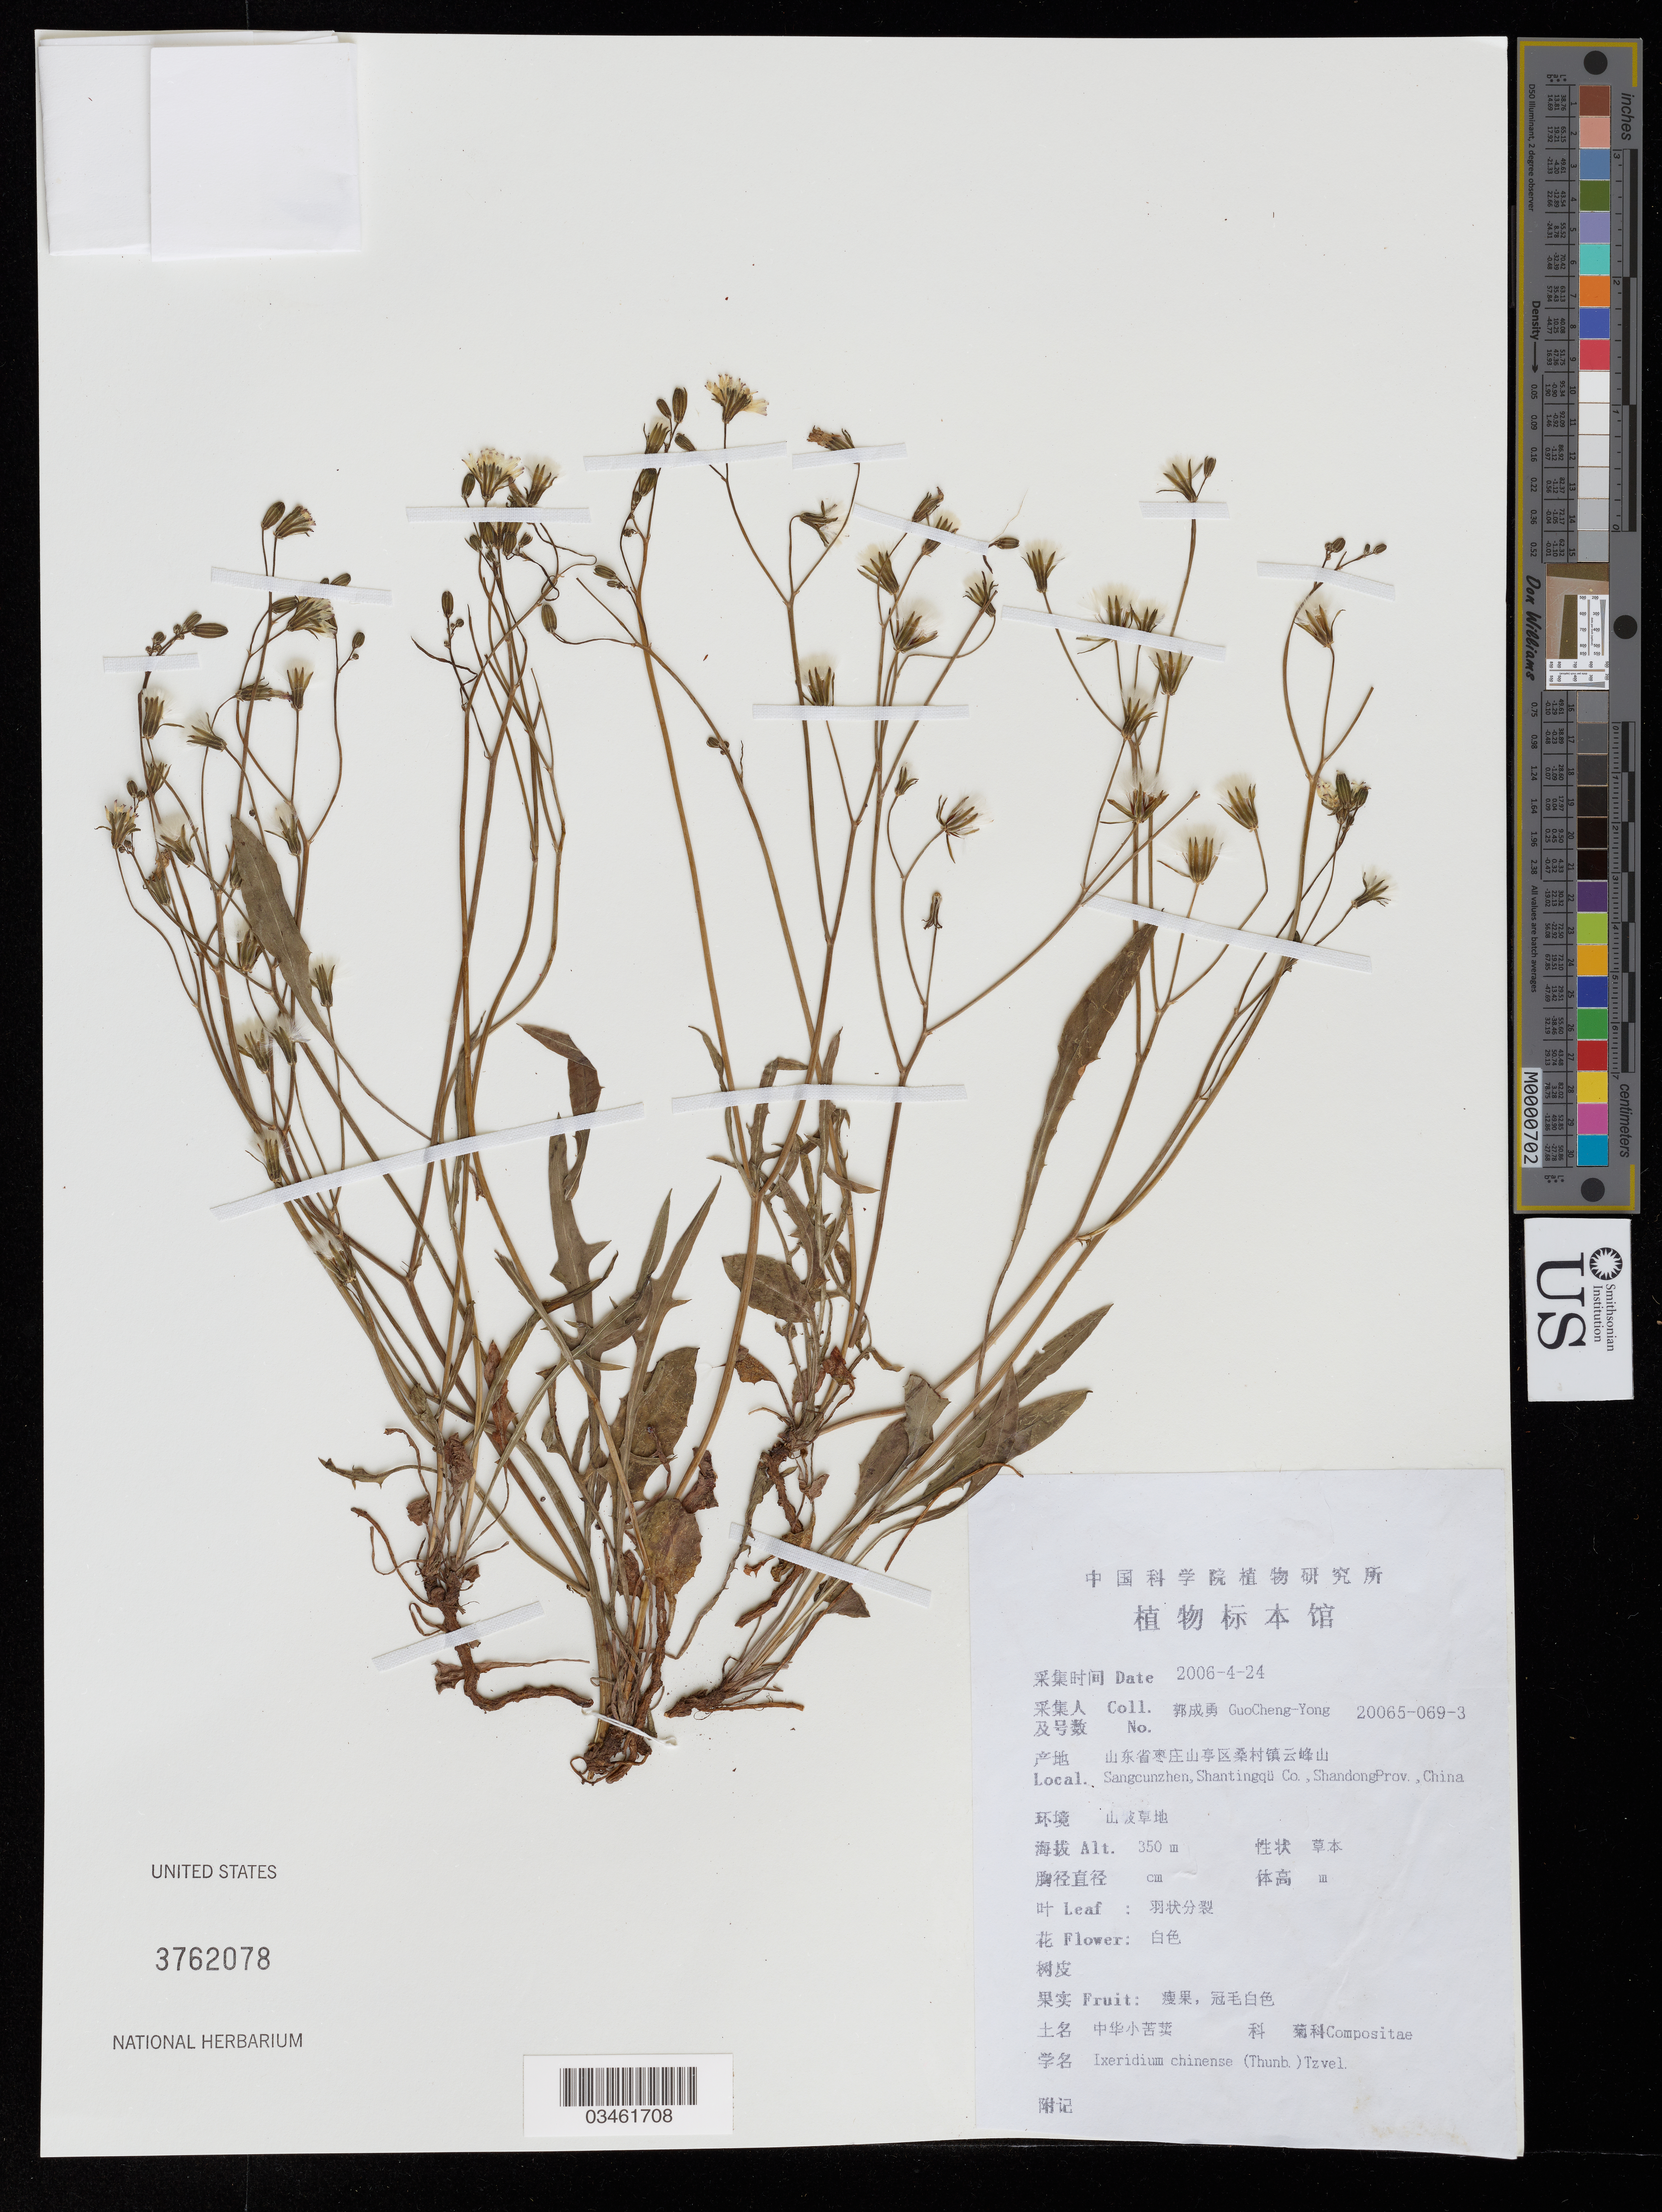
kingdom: Plantae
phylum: Tracheophyta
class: Magnoliopsida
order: Asterales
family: Asteraceae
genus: Ixeris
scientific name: Ixeris chinensis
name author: (Thunb.) Nakai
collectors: Guo cheng-yong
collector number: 20065-069-3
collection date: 2006-04-24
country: China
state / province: Shandong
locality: Sangcunzhen, Shantingqu Co.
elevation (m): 350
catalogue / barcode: US 3762078